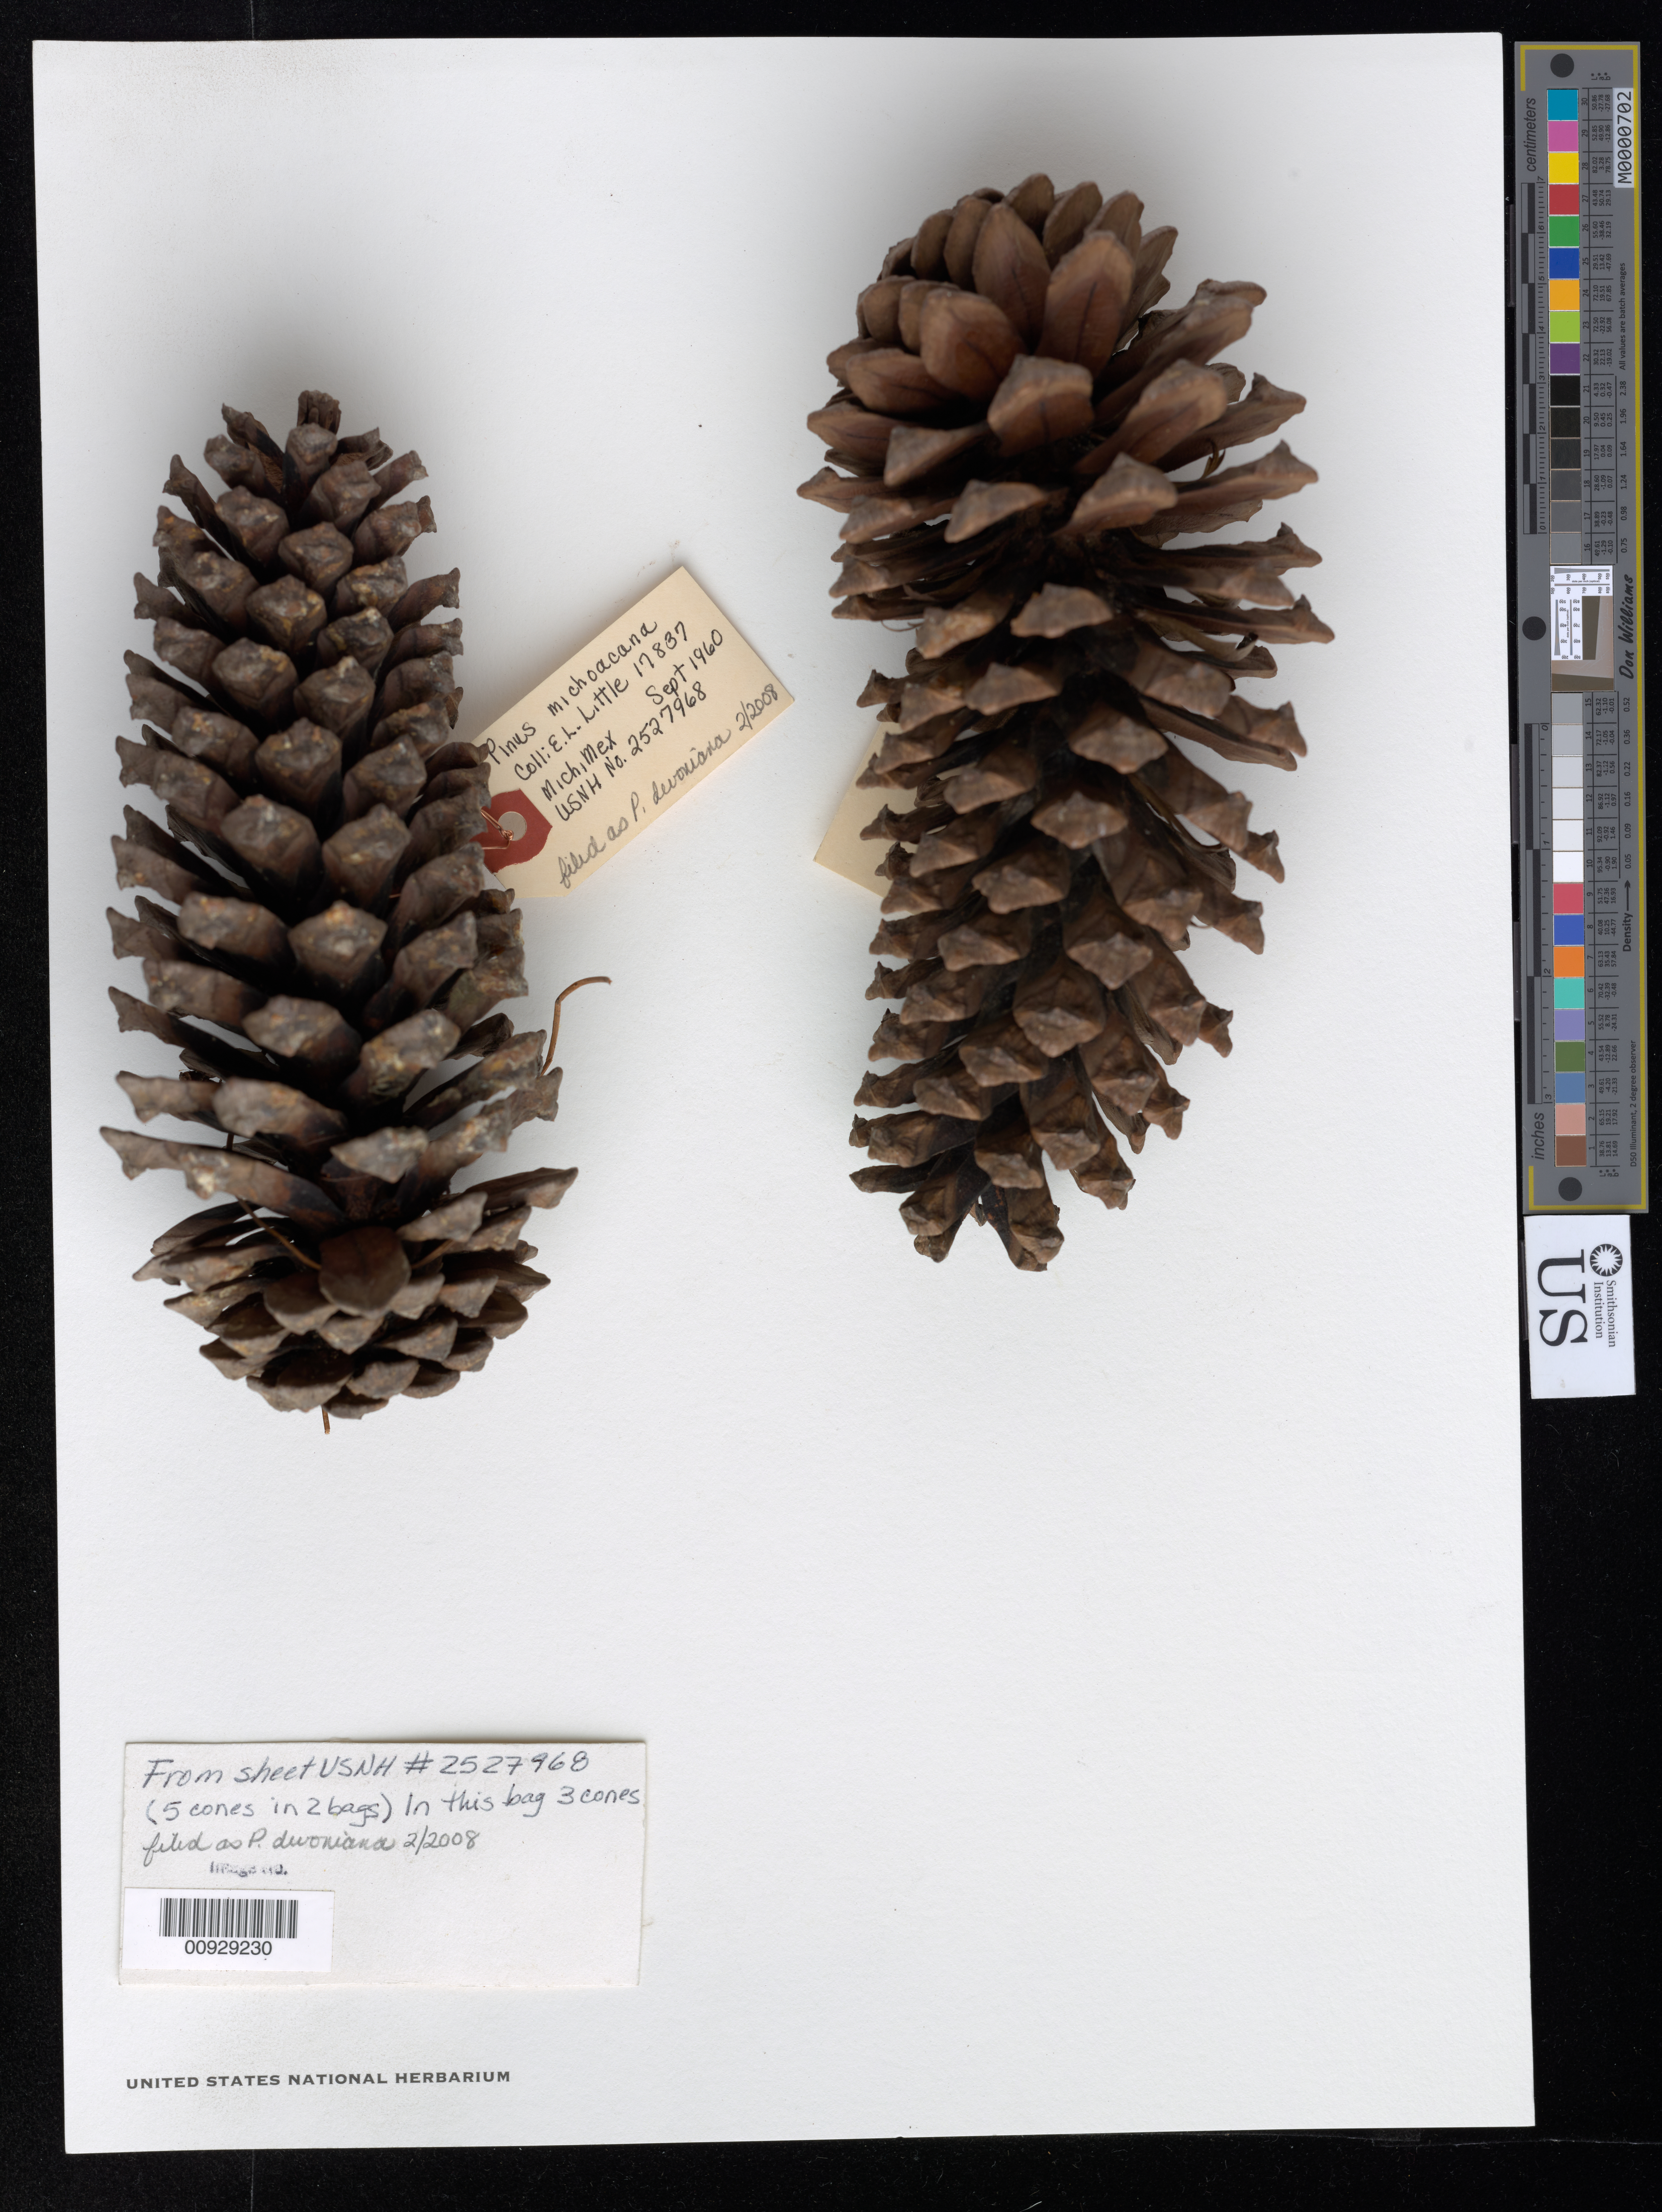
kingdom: Plantae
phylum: Tracheophyta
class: Pinopsida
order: Pinales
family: Pinaceae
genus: Pinus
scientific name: Pinus devoniana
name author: Lindl.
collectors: E. L. Little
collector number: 17837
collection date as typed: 23 Sep 1960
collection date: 1960-09-23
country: Mexico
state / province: Michoacán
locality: Los Conejos, 10 km. SW of Uruapan.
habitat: Pine forest, lower volcanic slopes, deep soil.